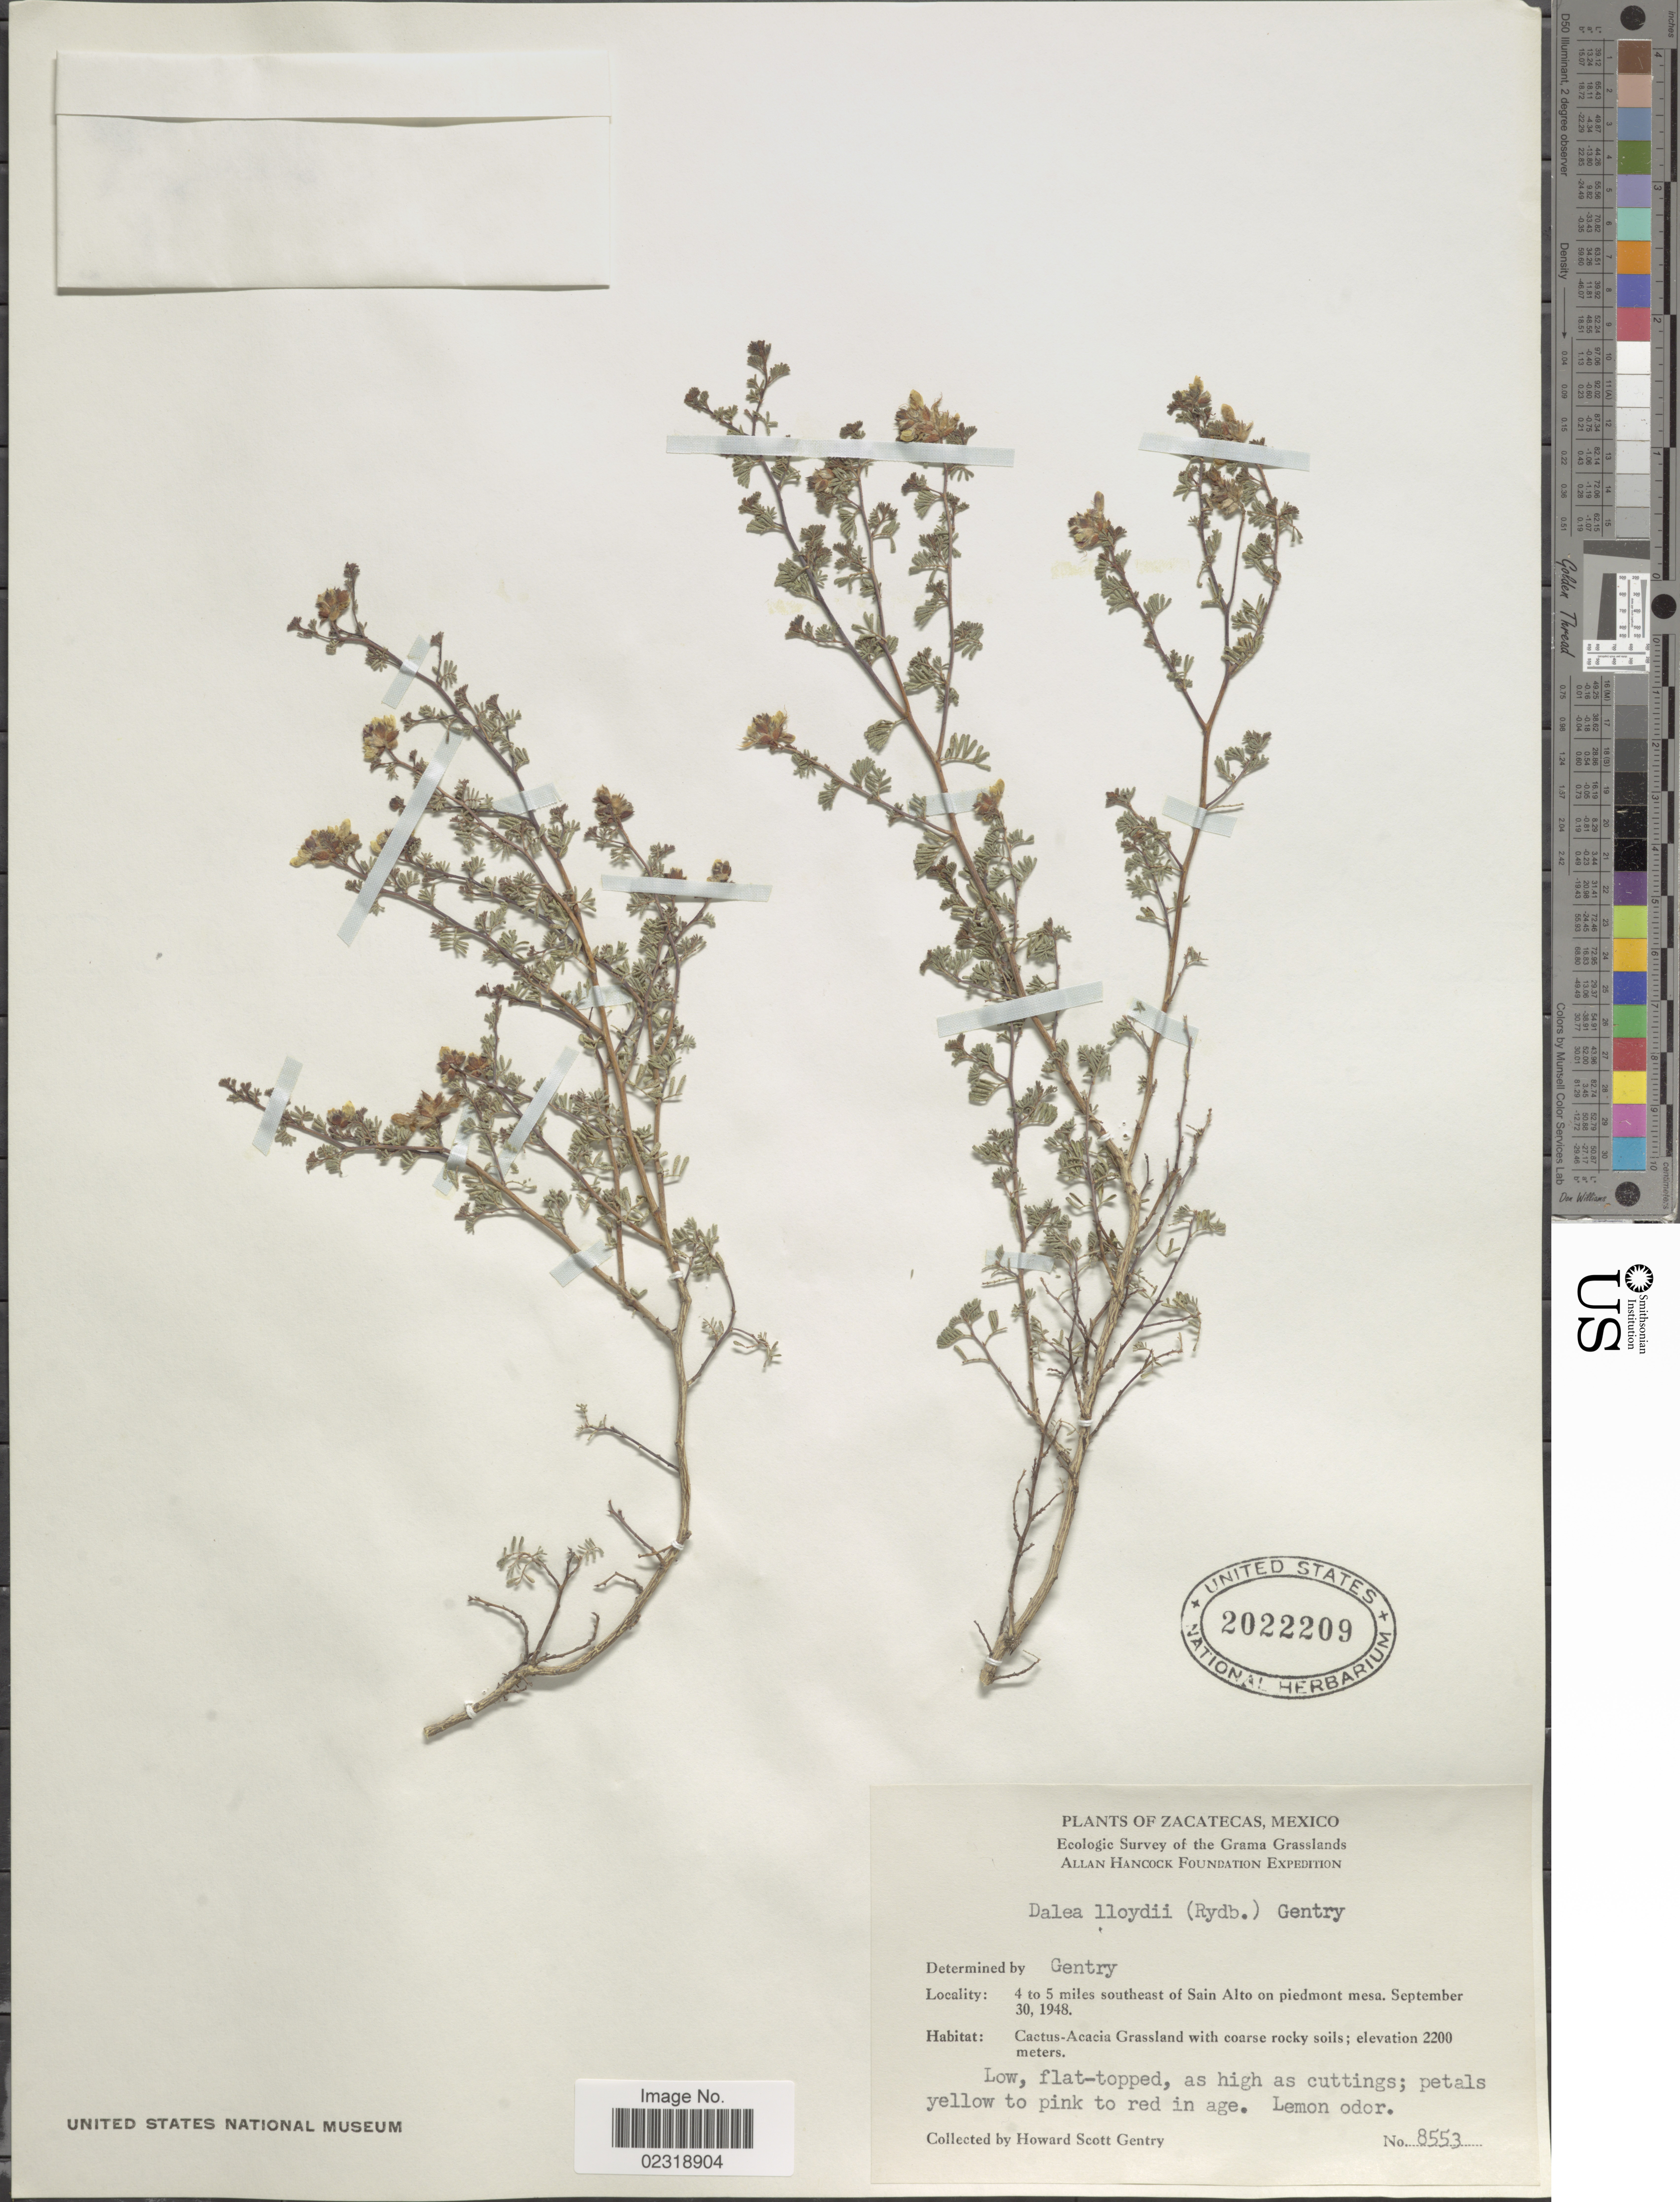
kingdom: Plantae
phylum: Tracheophyta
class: Magnoliopsida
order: Fabales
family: Fabaceae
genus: Dalea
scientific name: Dalea capitata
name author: S. Watson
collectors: H. S. Gentry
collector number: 8553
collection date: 1948-09-30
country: Mexico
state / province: Zacatecas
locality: Grama Grasslands, 4 to 5 miles southeast of Saint Alto on piedmont mesa.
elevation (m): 2200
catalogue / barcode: US 2022209